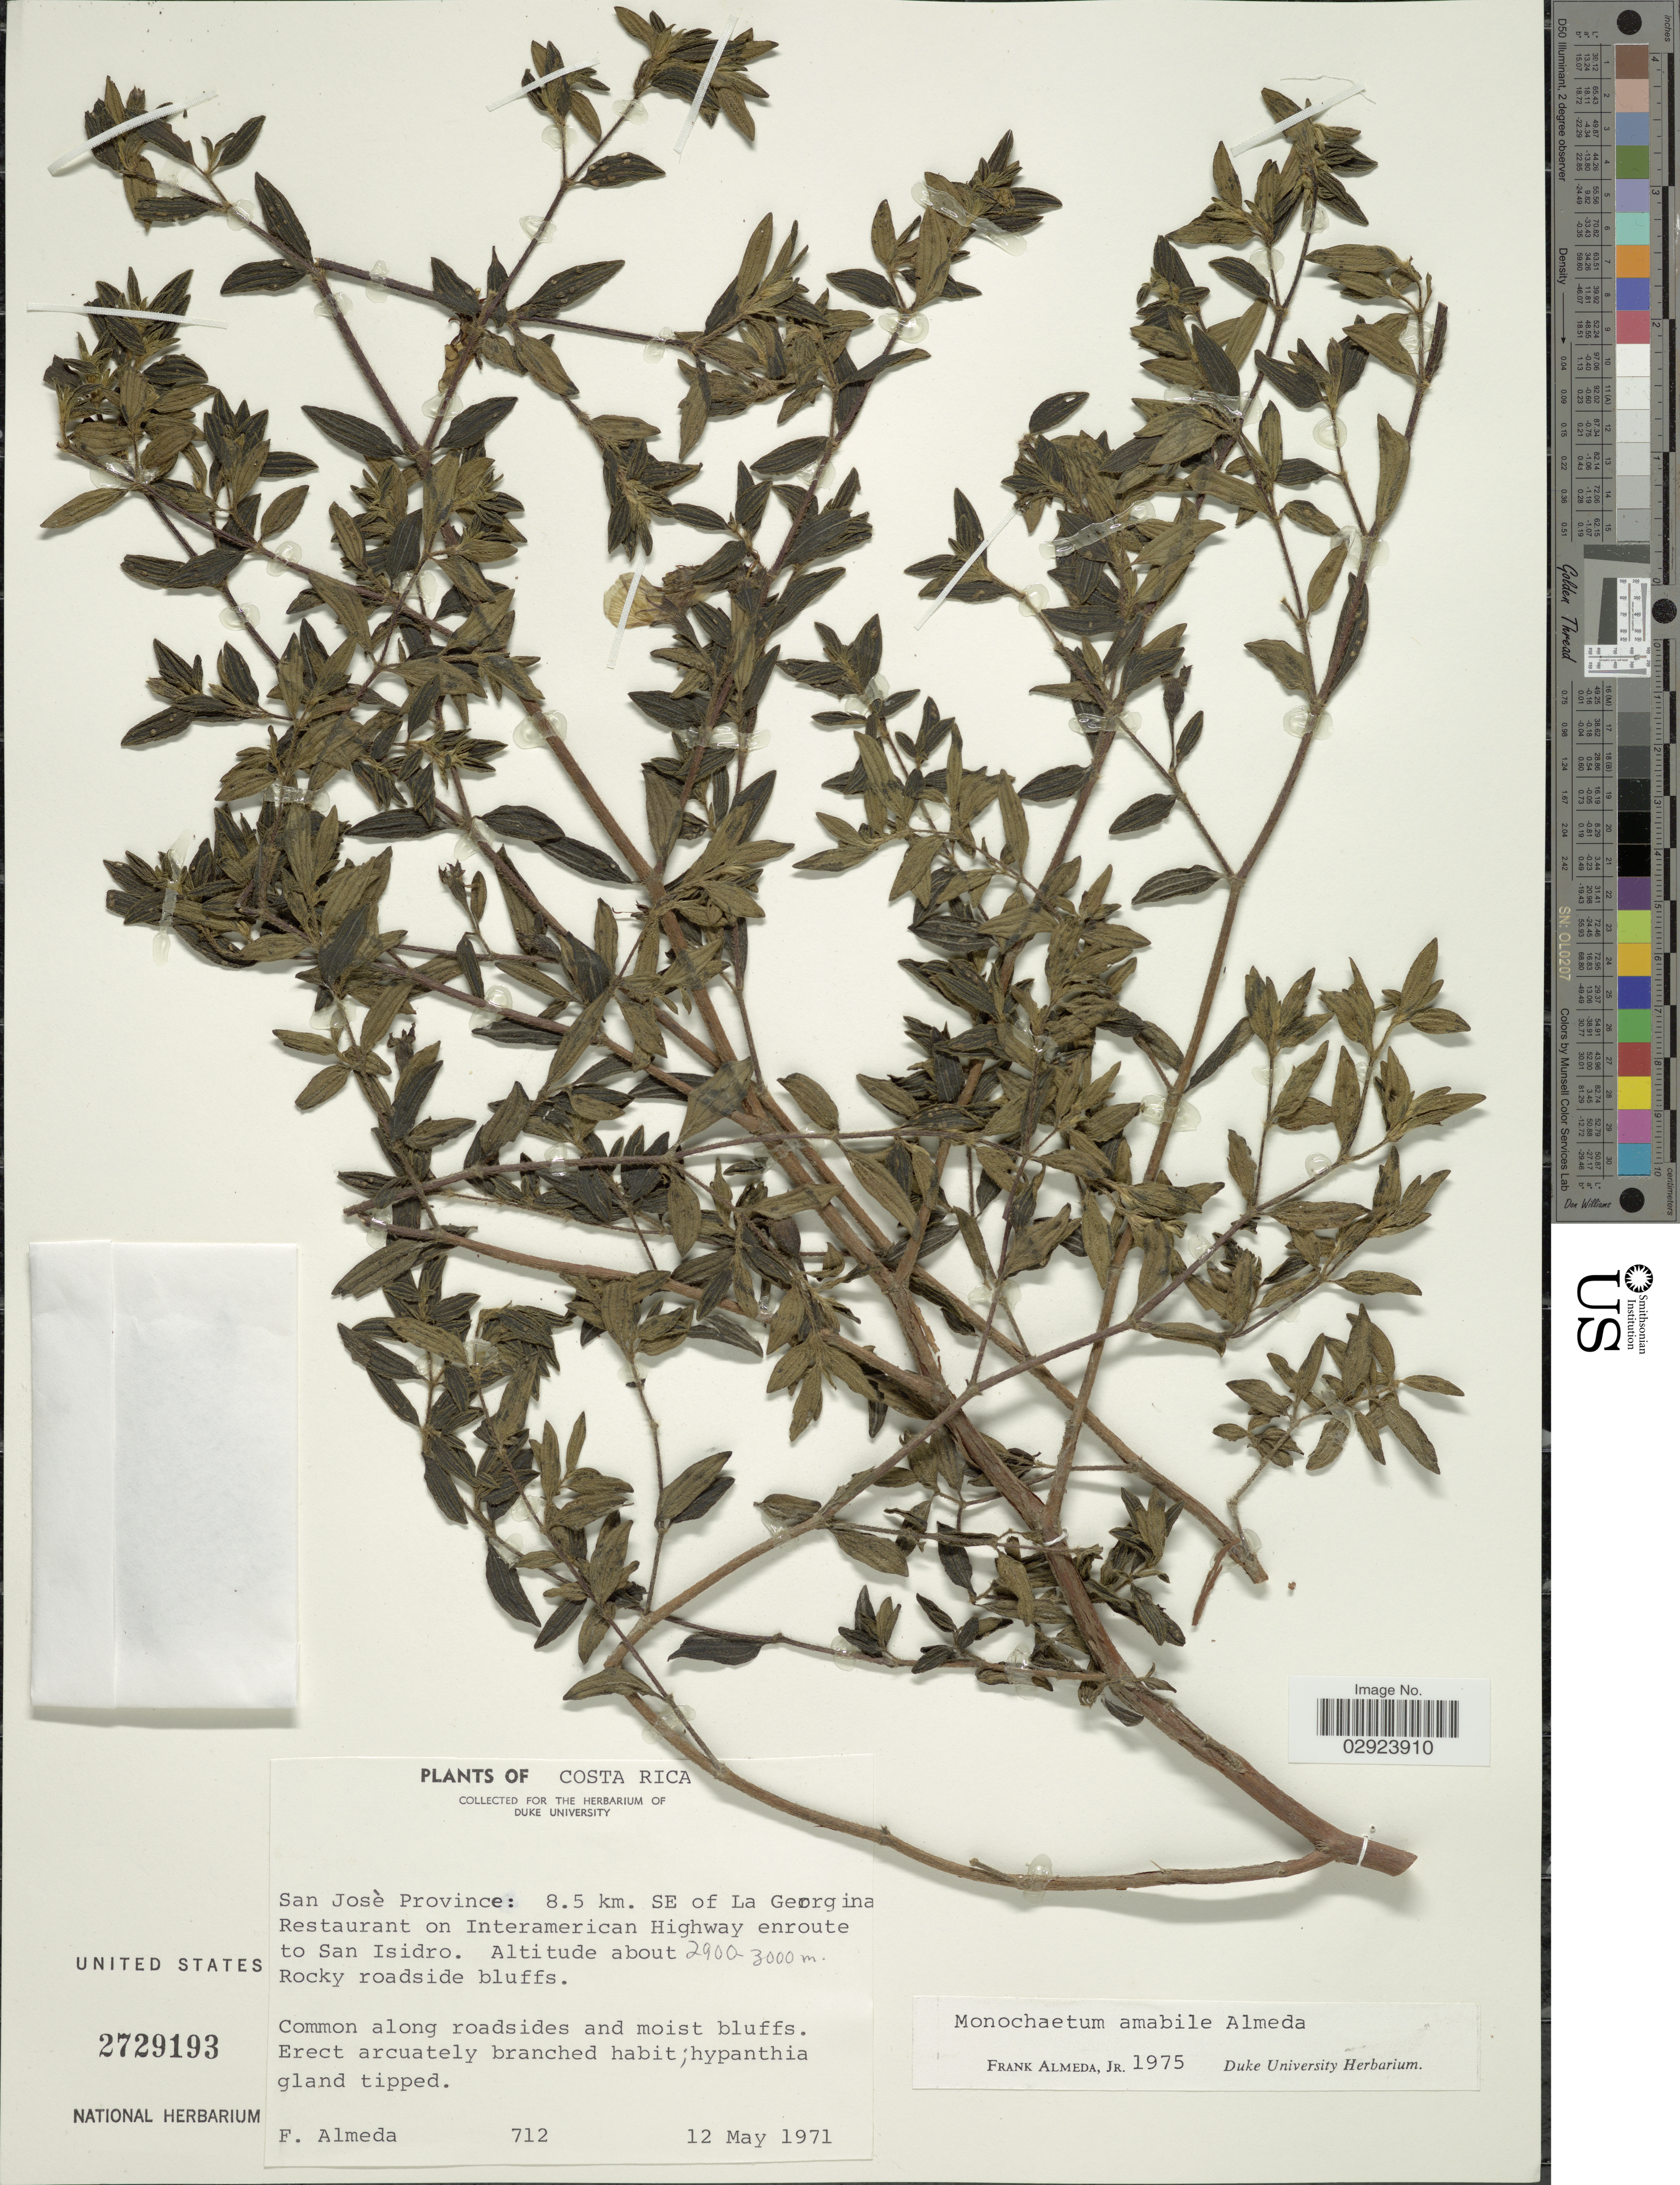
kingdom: Plantae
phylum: Tracheophyta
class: Magnoliopsida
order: Myrtales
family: Melastomataceae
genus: Monochaetum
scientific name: Monochaetum amabile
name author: Almeda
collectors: F. Almeda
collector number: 712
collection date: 1971-05-12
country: Costa Rica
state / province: San José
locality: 8.5 km. SE of La Georgina Restaurant on Interamerican Highway enroute to San Isidro. Rocky roadside bluffs.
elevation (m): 2900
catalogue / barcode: US 2729193